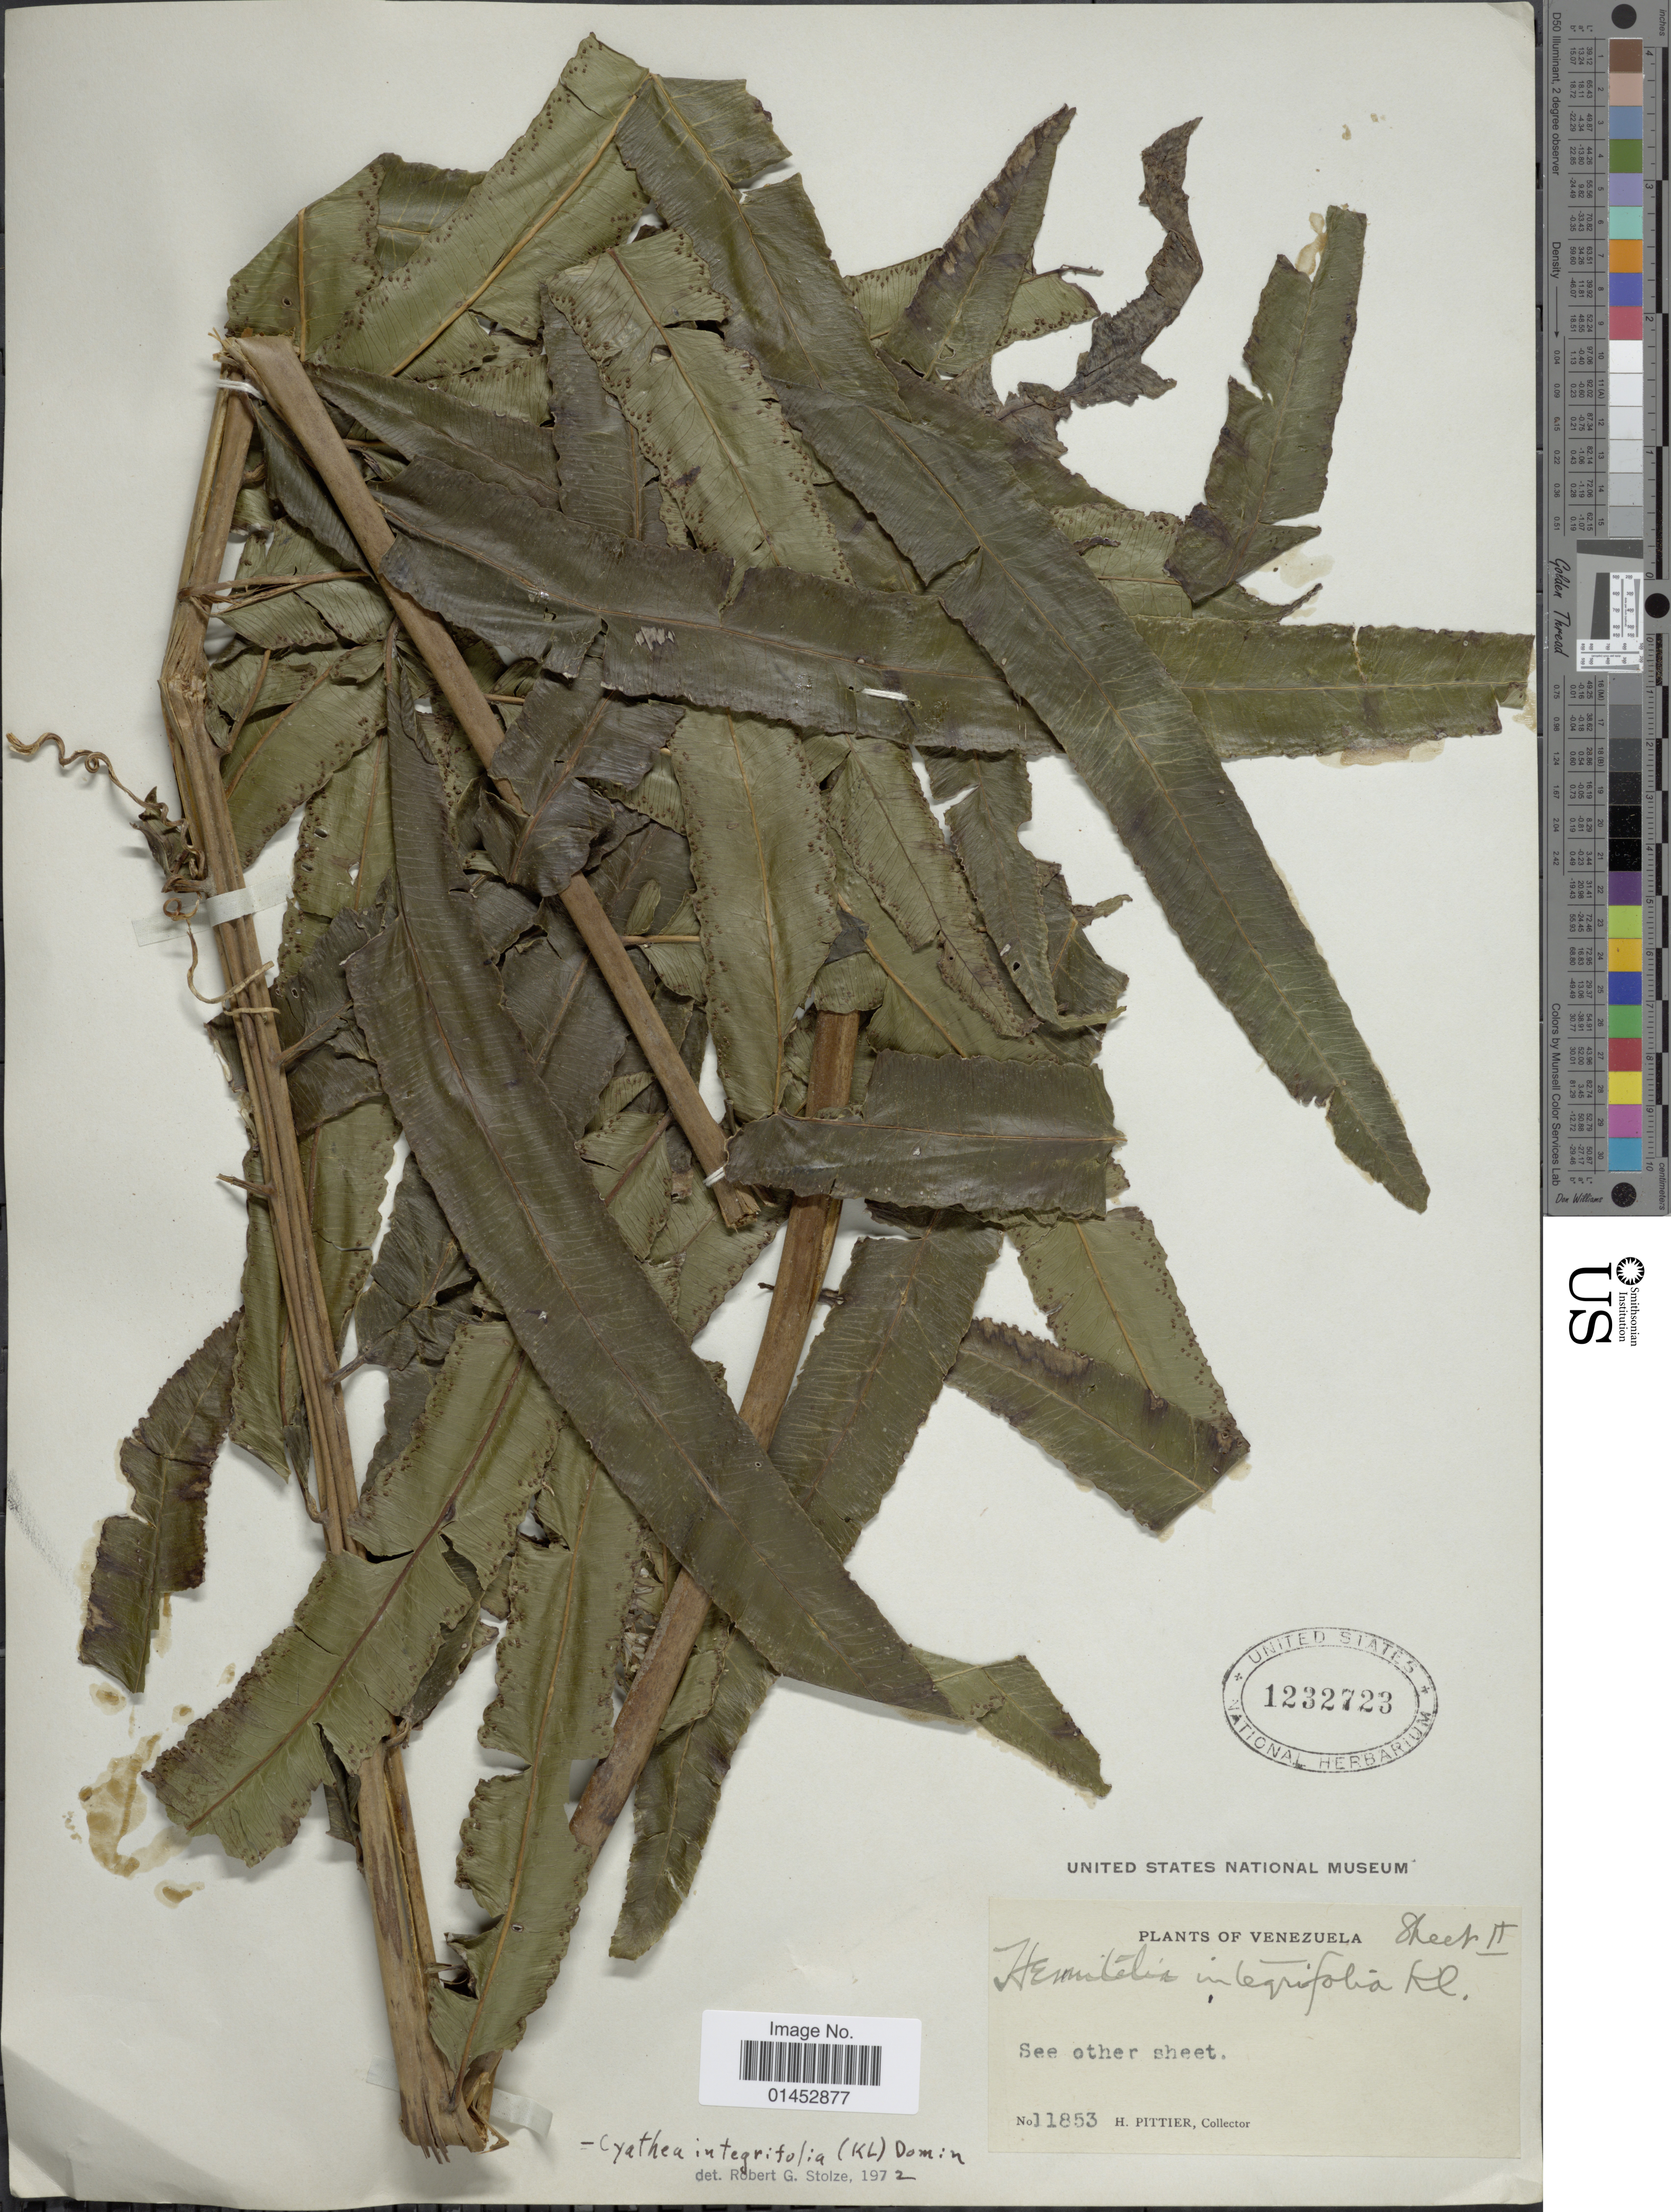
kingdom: Plantae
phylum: Tracheophyta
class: Polypodiopsida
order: Cyatheales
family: Cyatheaceae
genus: Cyathea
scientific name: Cyathea speciosa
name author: Humb. & Bonpl. ex Willd.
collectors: H. F. Pittier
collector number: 11853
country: Venezuela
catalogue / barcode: US 1232723